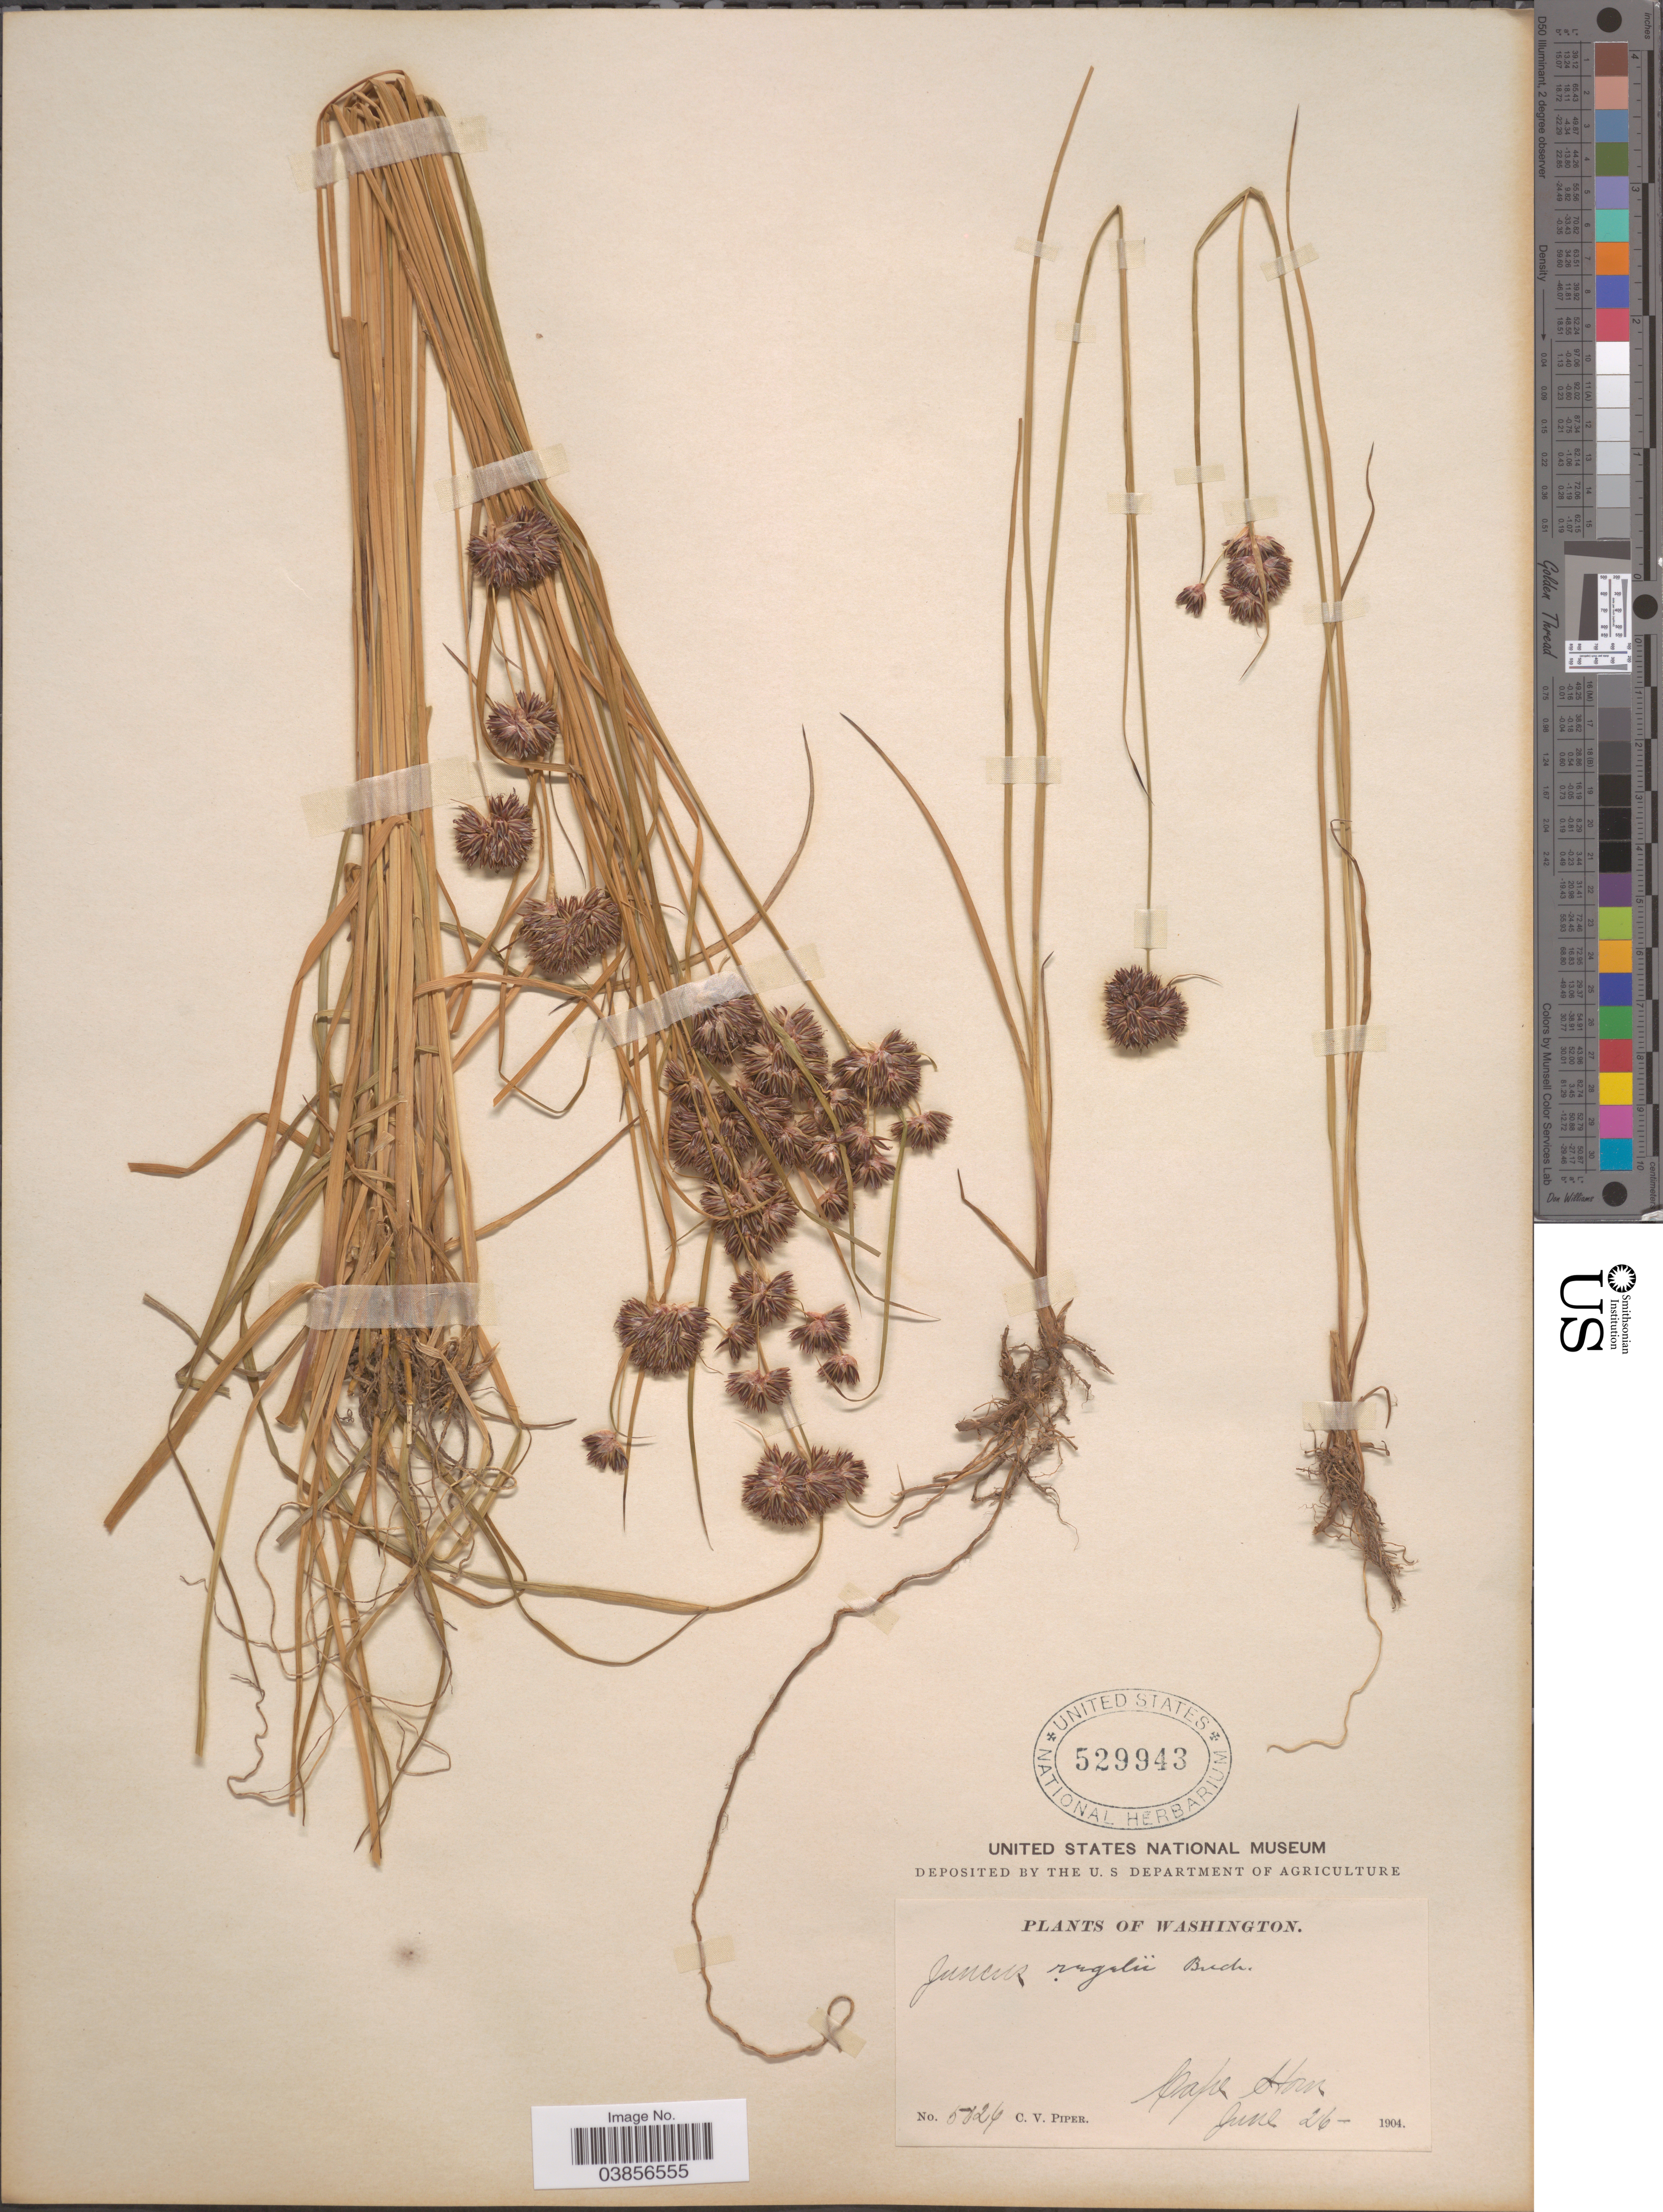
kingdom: Plantae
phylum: Tracheophyta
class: Liliopsida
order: Poales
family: Juncaceae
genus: Juncus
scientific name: Juncus regelii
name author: Buchenau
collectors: C. V. Piper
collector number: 5026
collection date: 1904-06-26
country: United States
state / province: Washington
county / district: Skamania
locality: Cape Horn.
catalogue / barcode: US 529943